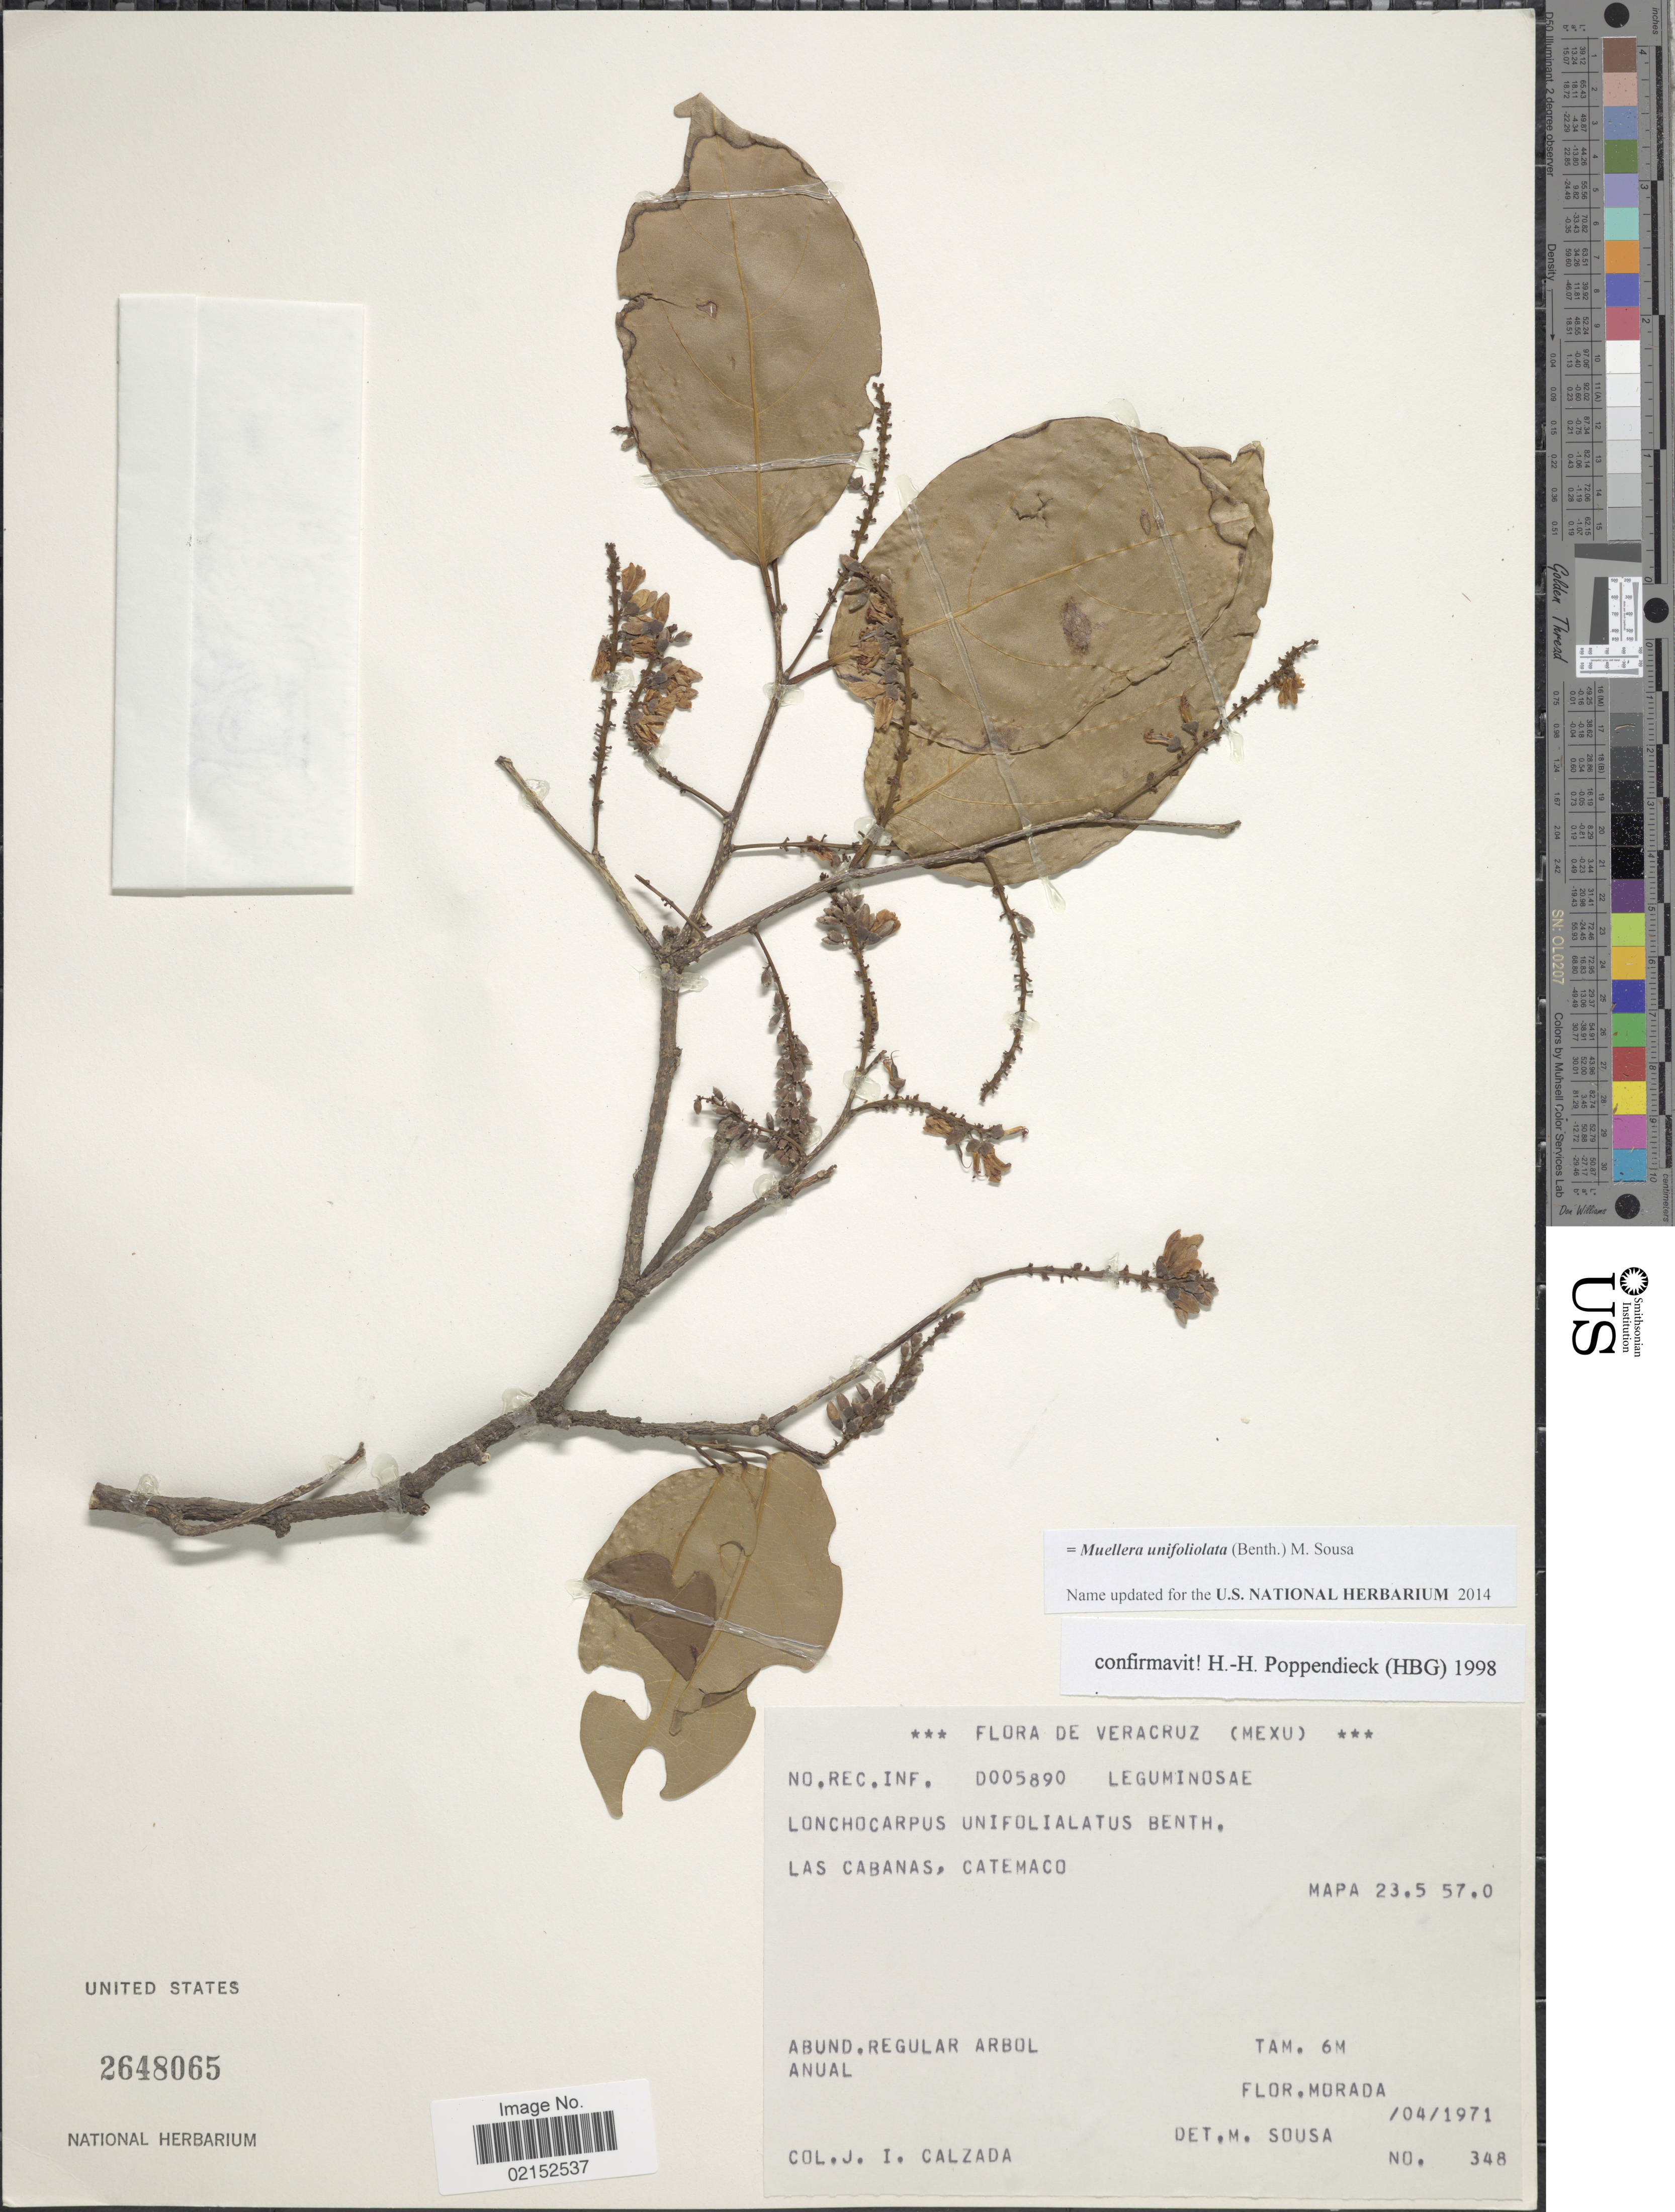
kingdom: Plantae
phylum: Tracheophyta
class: Magnoliopsida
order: Fabales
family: Fabaceae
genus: Muellera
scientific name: Muellera unifoliolata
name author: (Benth.) M. Sousa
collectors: J. I. Calzada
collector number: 348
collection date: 1971-04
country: Mexico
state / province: Veracruz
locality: Las Cabanas, Catemaco. Mapa. 23.5 57.0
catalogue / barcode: US 2648065